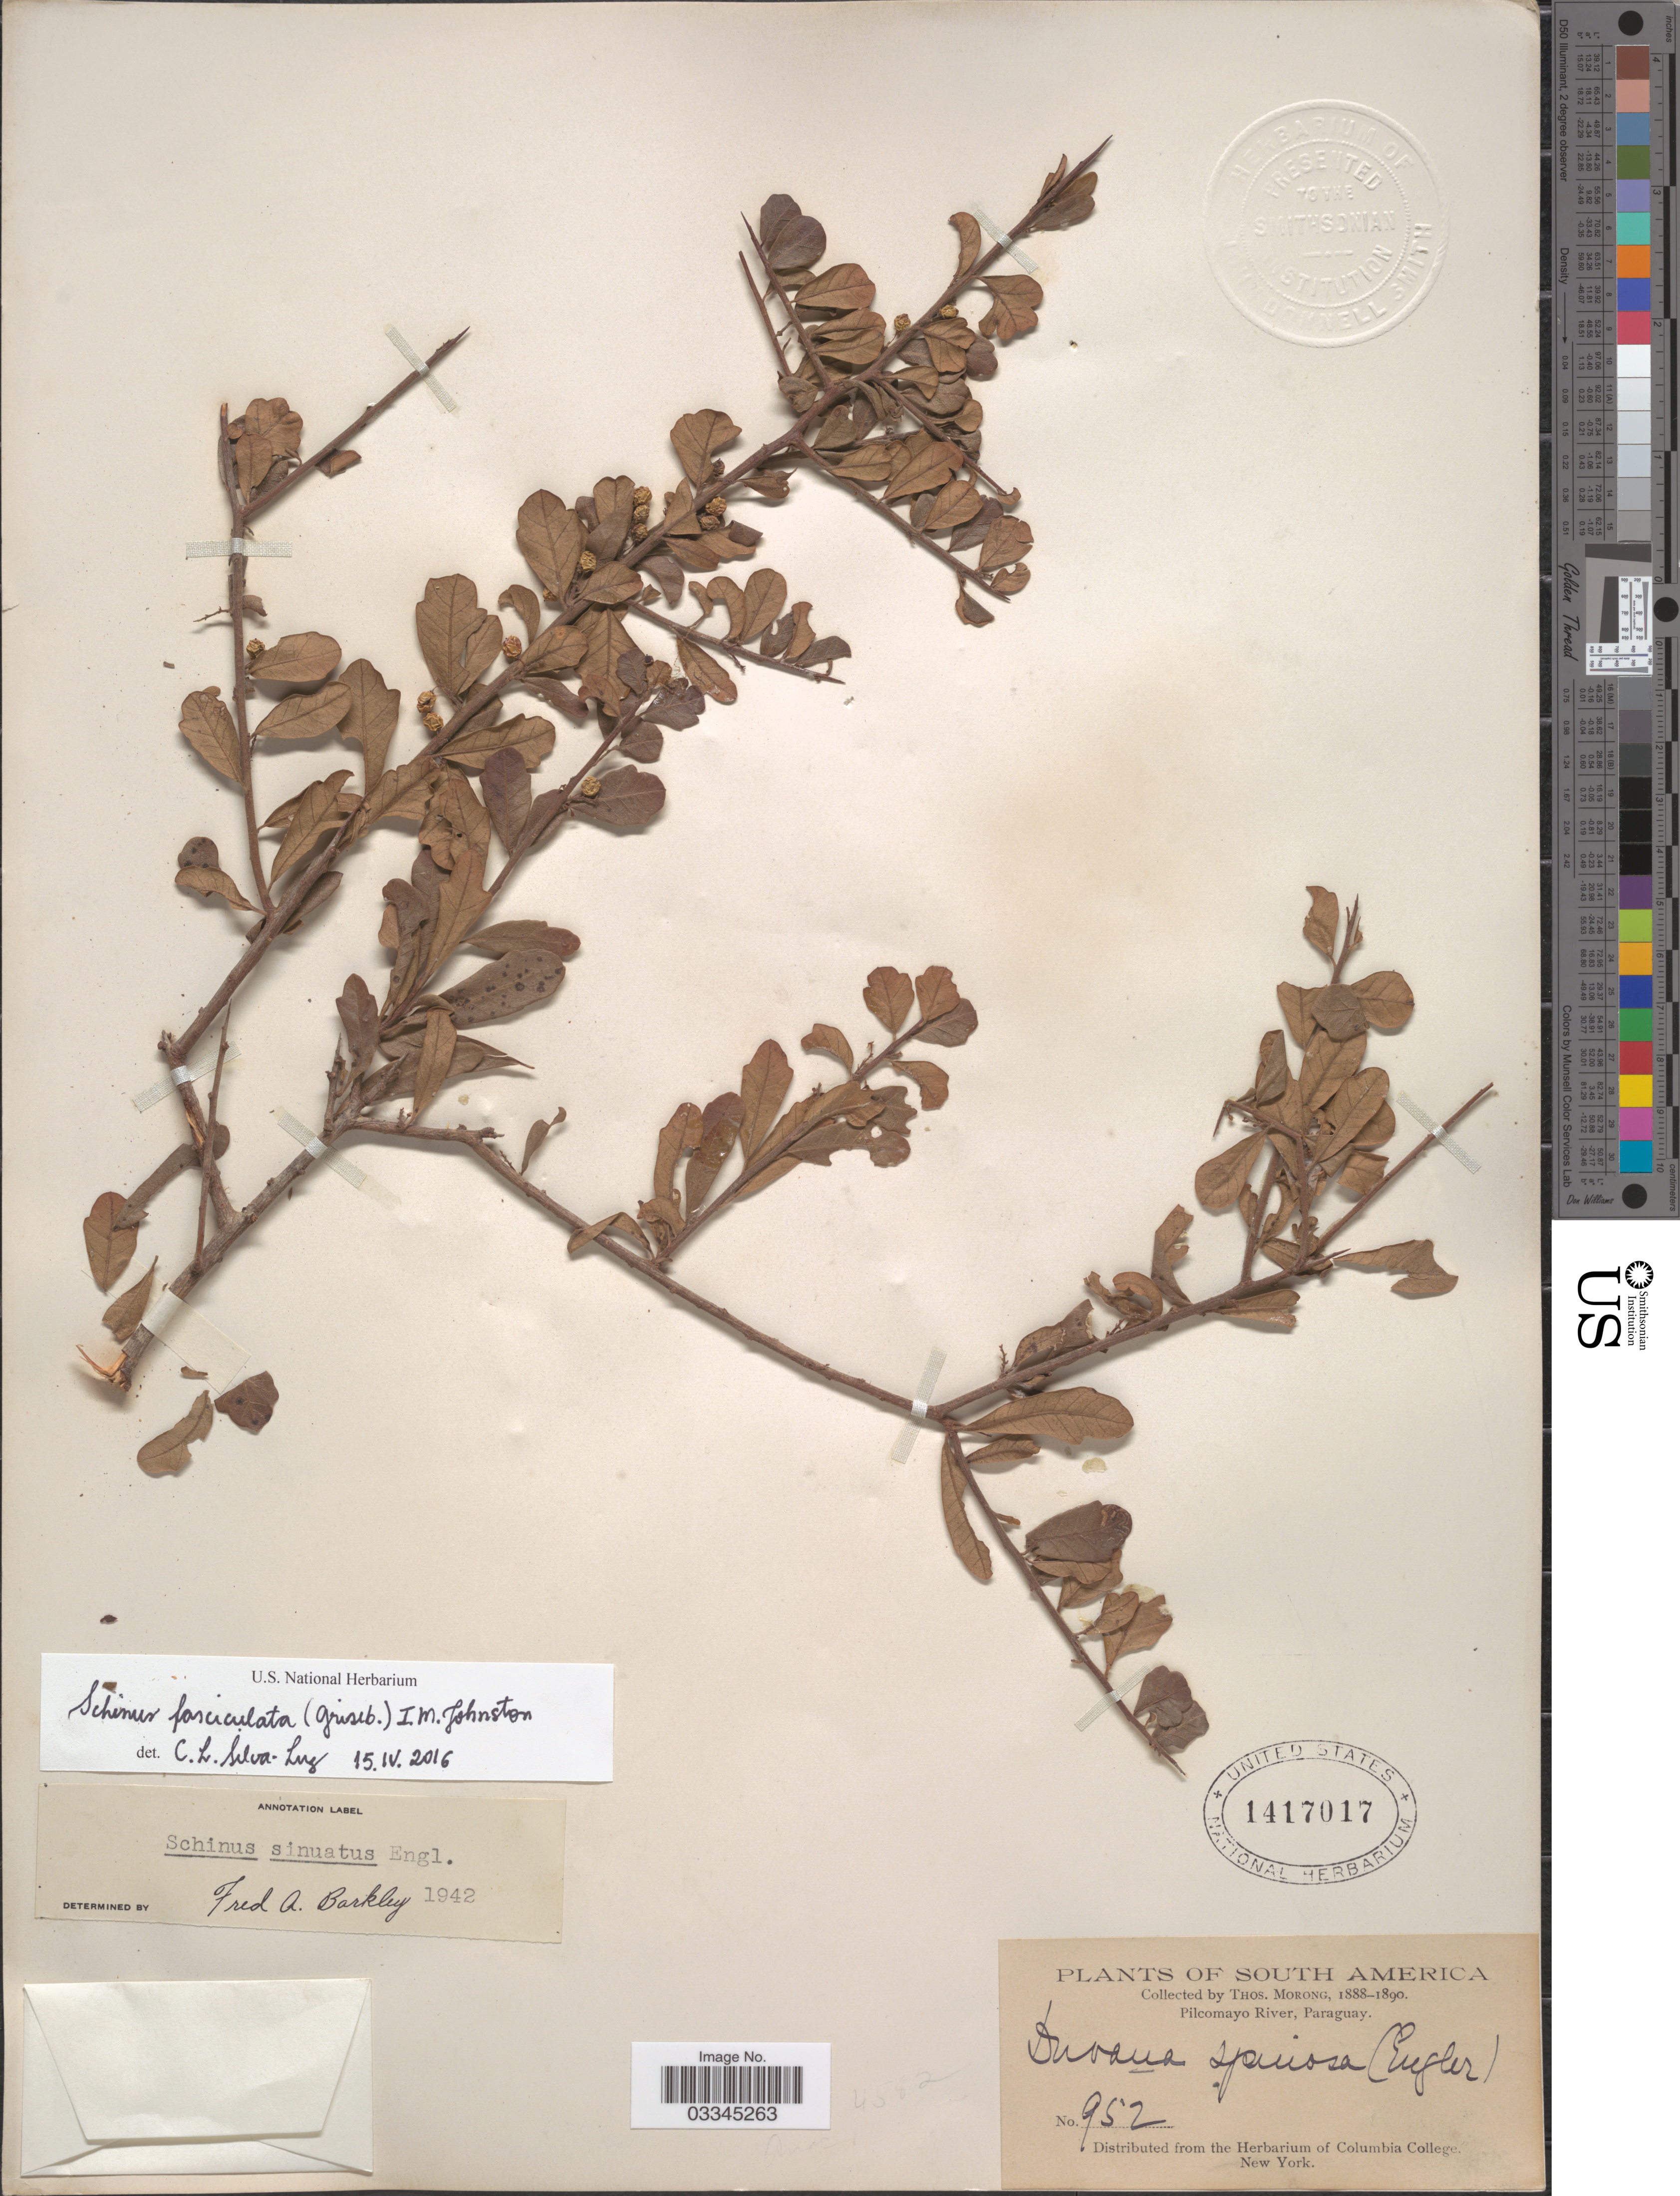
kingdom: Plantae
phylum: Tracheophyta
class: Magnoliopsida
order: Sapindales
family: Anacardiaceae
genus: Schinus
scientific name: Schinus sinuata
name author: Engl.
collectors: ex herb. T. Morong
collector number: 952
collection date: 1888/1890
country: Paraguay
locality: Pilcomayo River.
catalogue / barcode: US 1417017